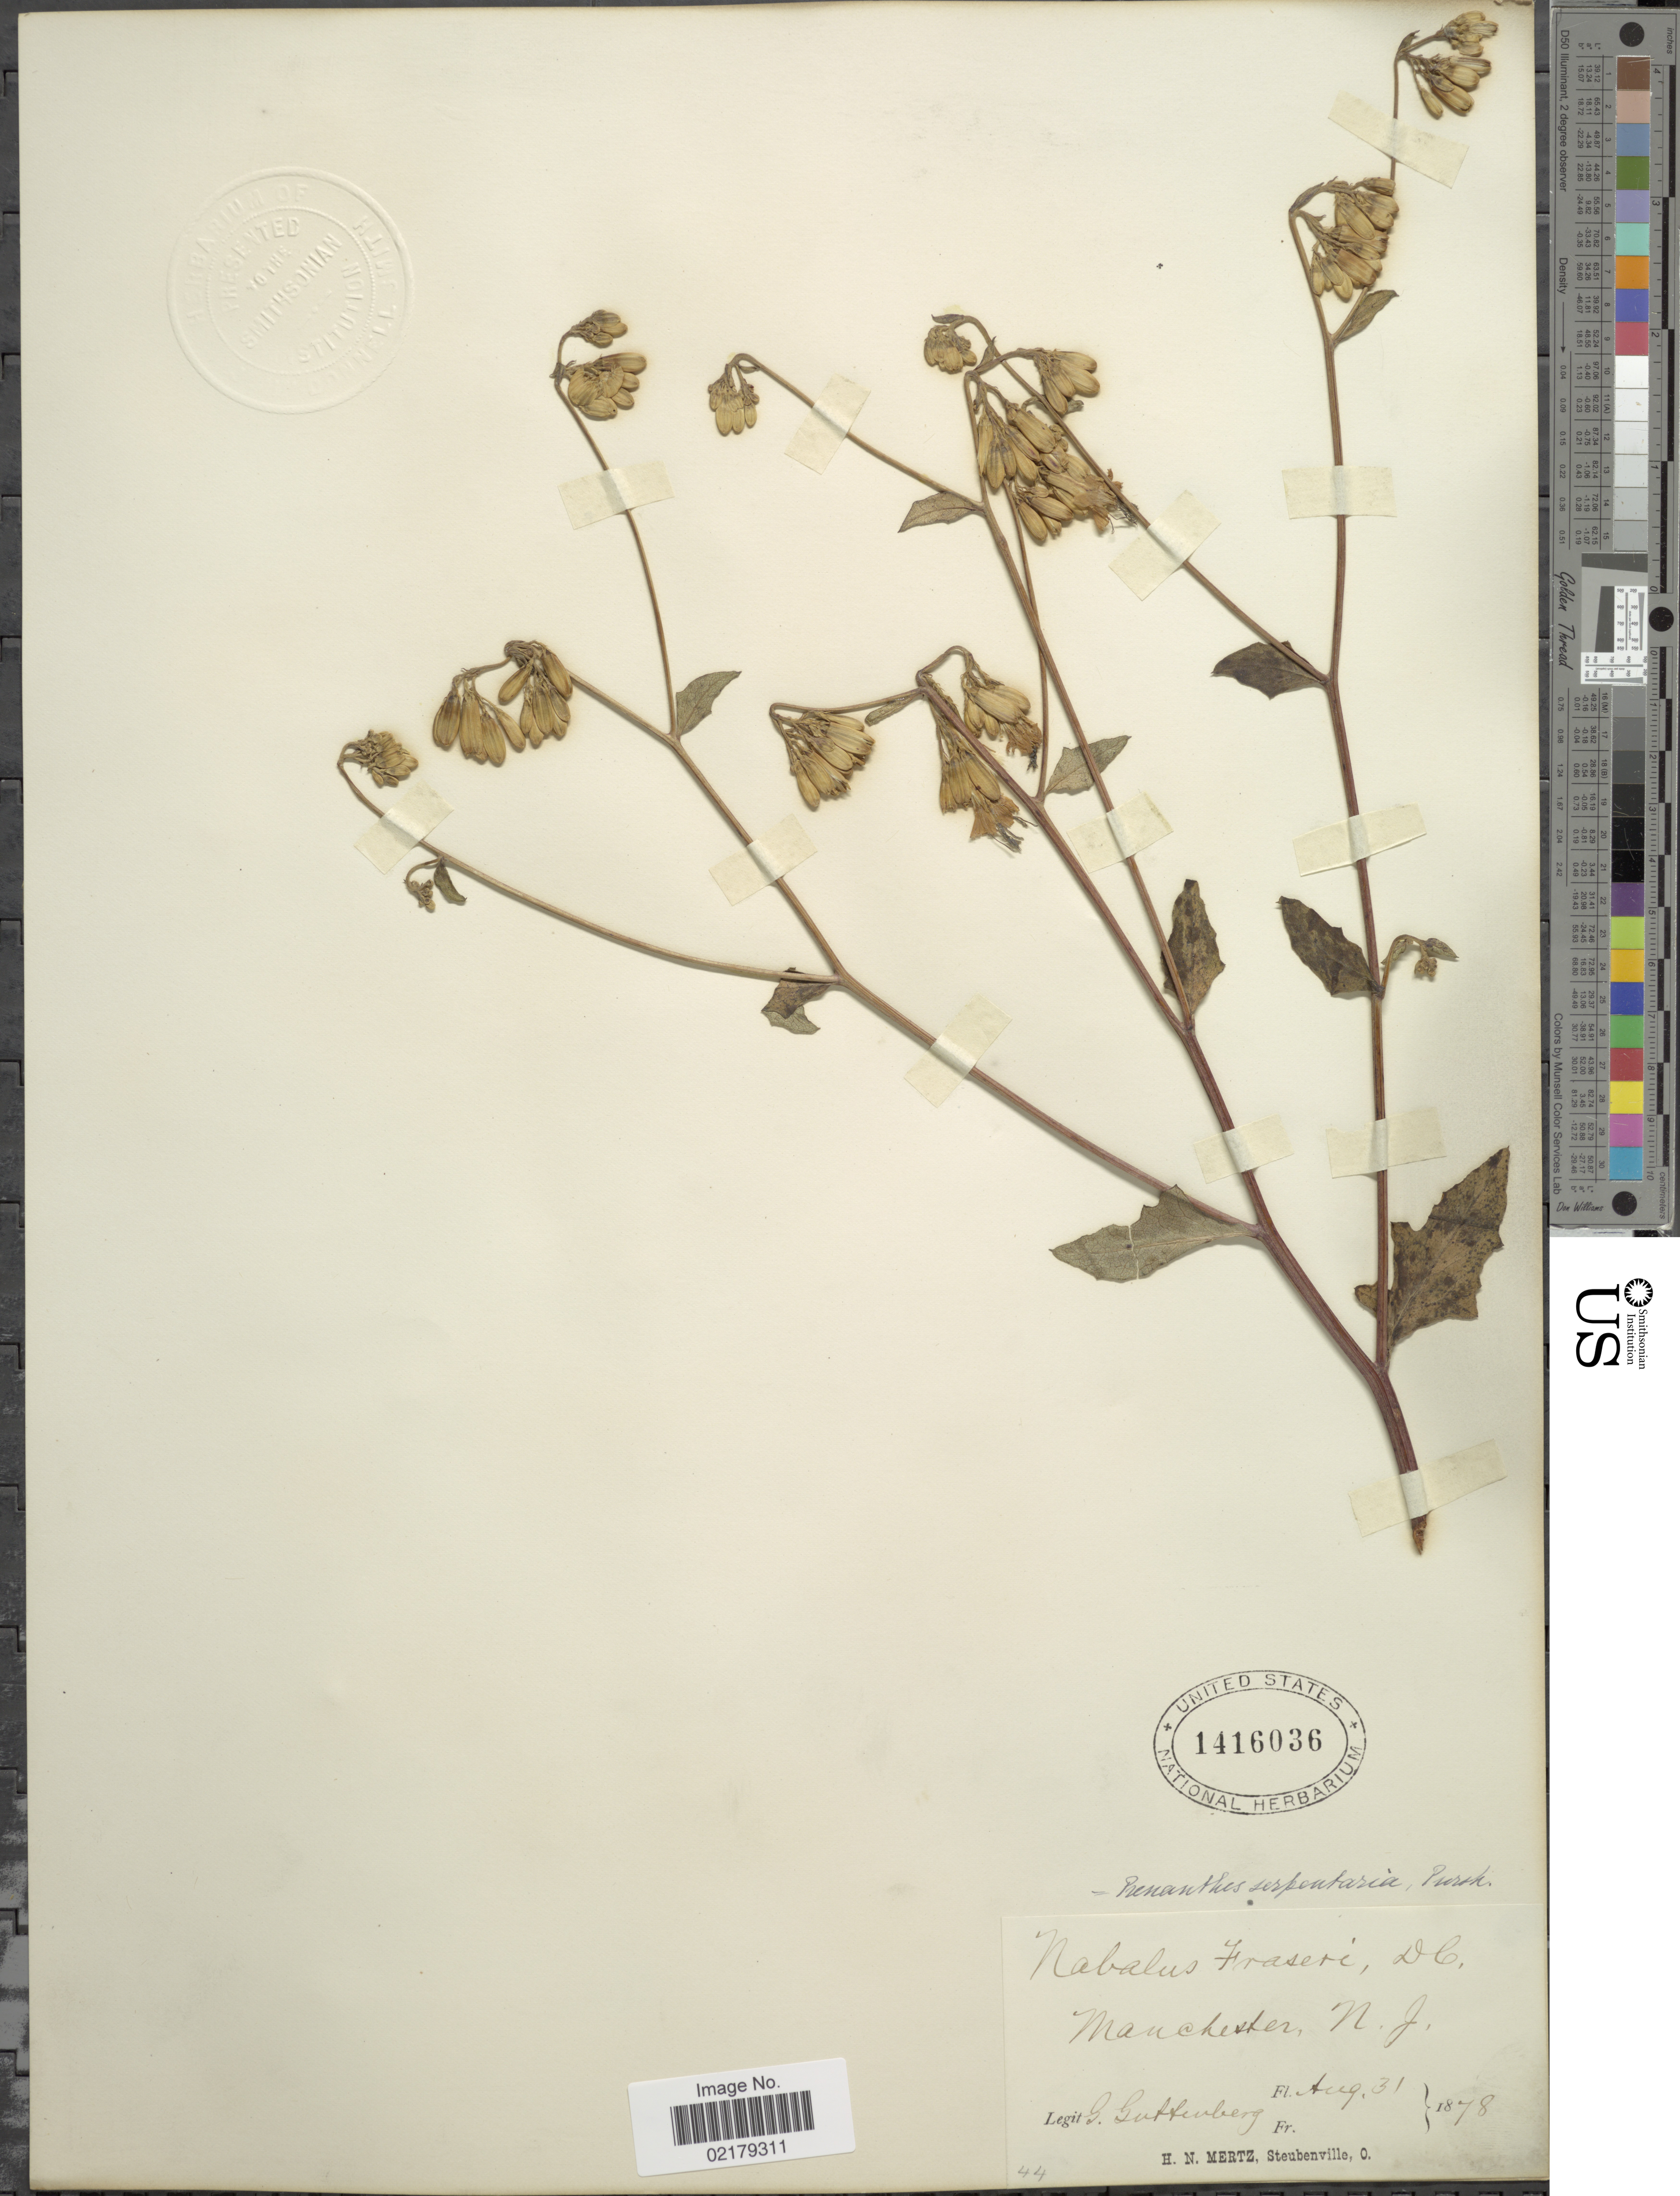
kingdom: Plantae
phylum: Tracheophyta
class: Magnoliopsida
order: Asterales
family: Asteraceae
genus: Nabalus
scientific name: Nabalus serpentarius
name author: (Pursh) Hook.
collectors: G. Guttenberg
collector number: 44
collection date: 1878-08-31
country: United States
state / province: New Jersey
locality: Manchester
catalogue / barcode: US 1416036